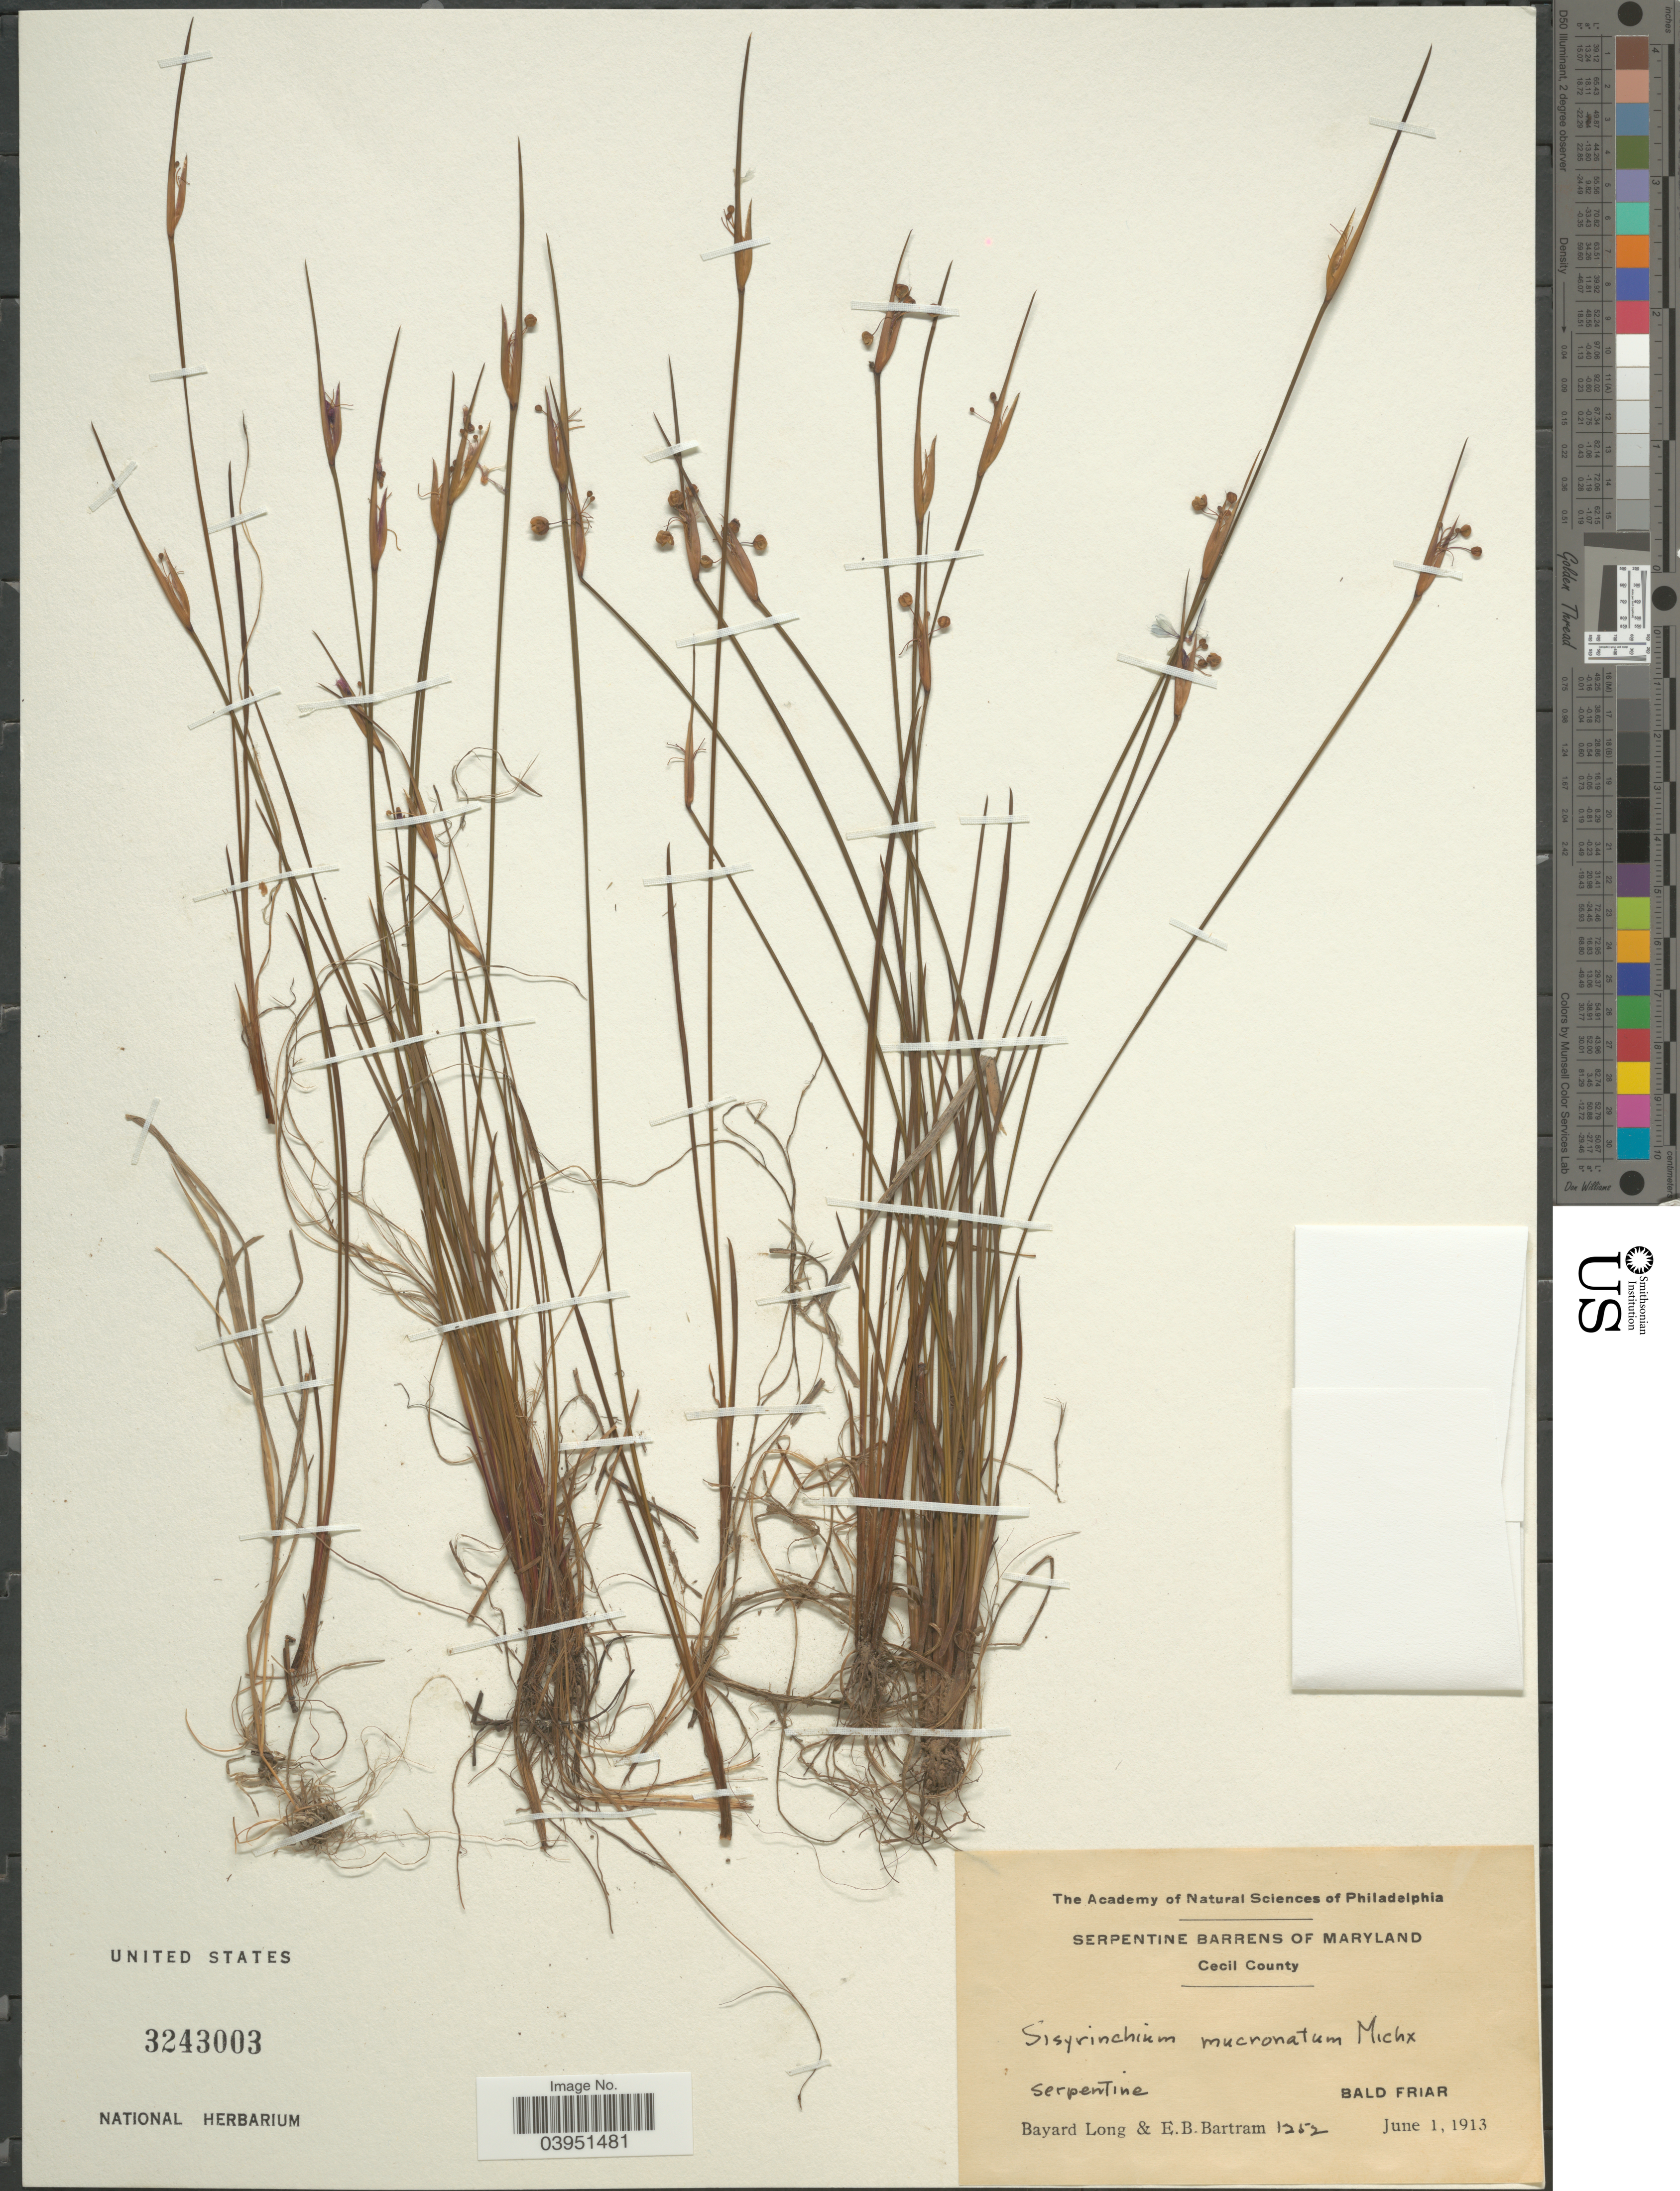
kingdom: Plantae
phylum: Tracheophyta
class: Liliopsida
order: Asparagales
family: Iridaceae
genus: Sisyrinchium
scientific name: Sisyrinchium mucronatum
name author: Michx.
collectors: B. Long & E. B. Bartram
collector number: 1252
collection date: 1913-06-01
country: United States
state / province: Maryland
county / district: Cecil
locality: Cecil County. Bald Friar.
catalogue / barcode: US 3243003